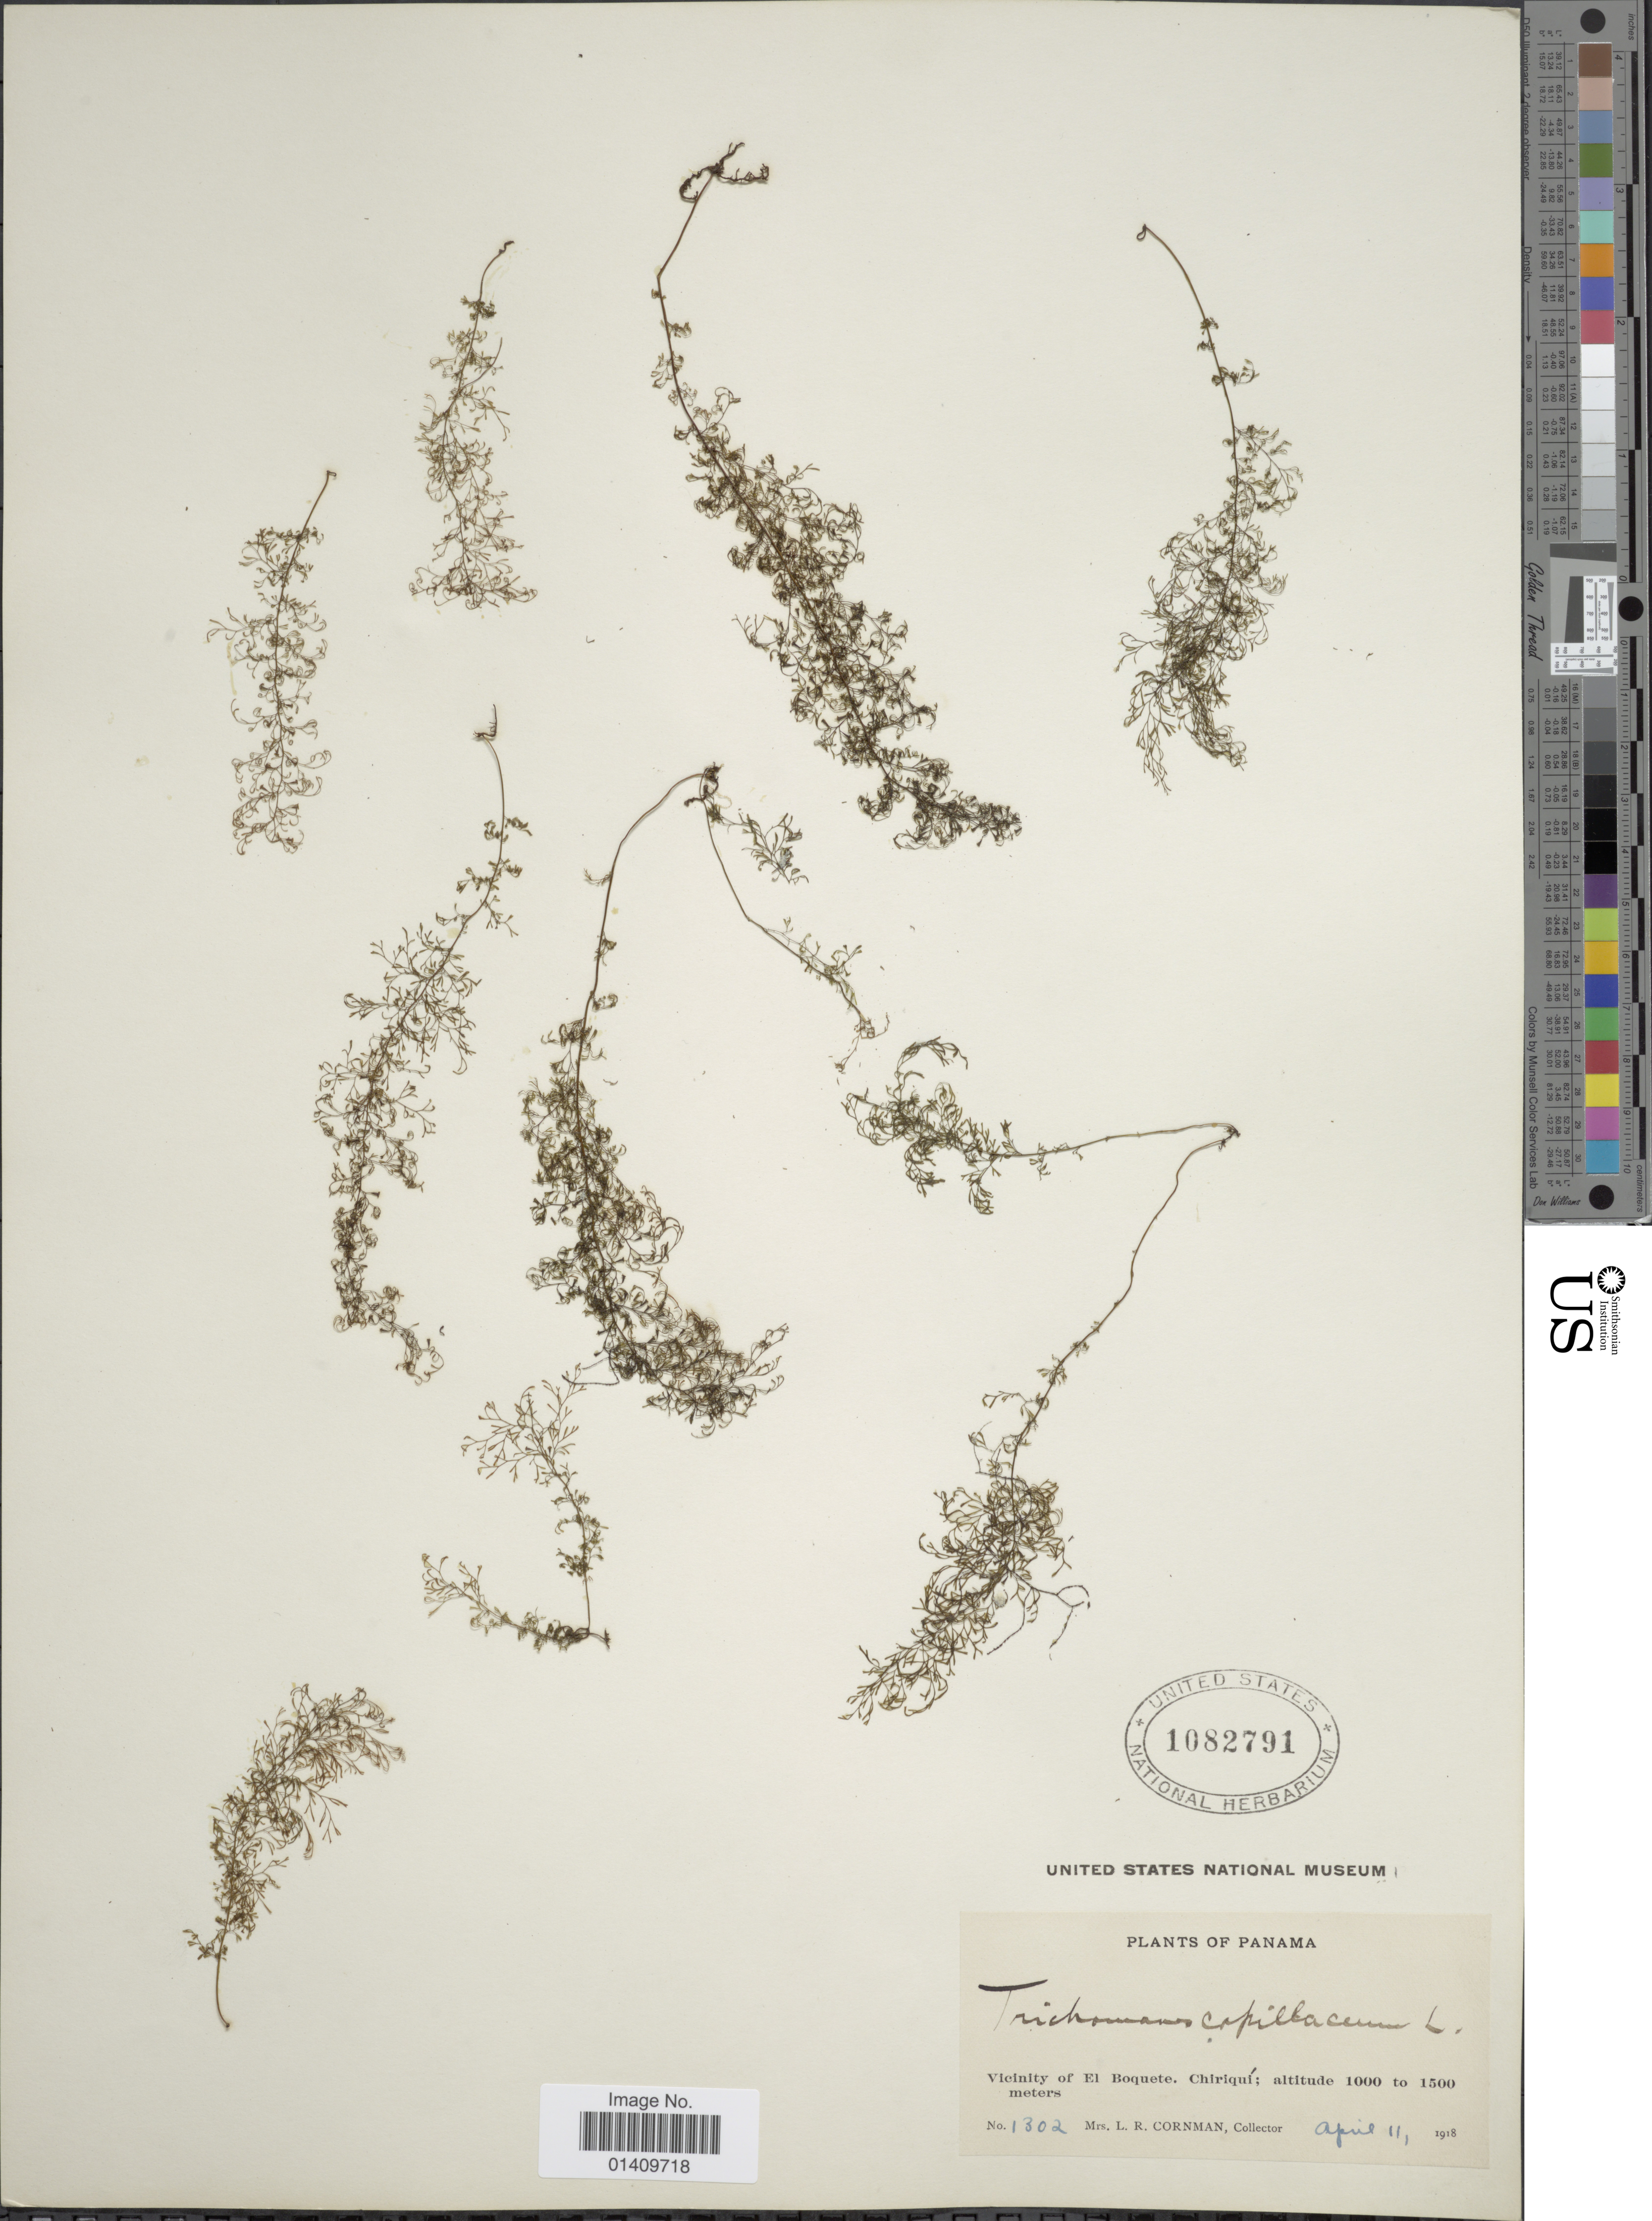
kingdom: Plantae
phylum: Tracheophyta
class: Polypodiopsida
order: Hymenophyllales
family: Hymenophyllaceae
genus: Polyphlebium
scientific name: Polyphlebium capillaceum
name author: (L.) Ebihara & Dubuisson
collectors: L. Cornman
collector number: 1302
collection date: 1918-04-11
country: Panama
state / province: Chiriqui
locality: Vicinity of El Boquete Chiriqui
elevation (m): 1000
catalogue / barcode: US 1082791